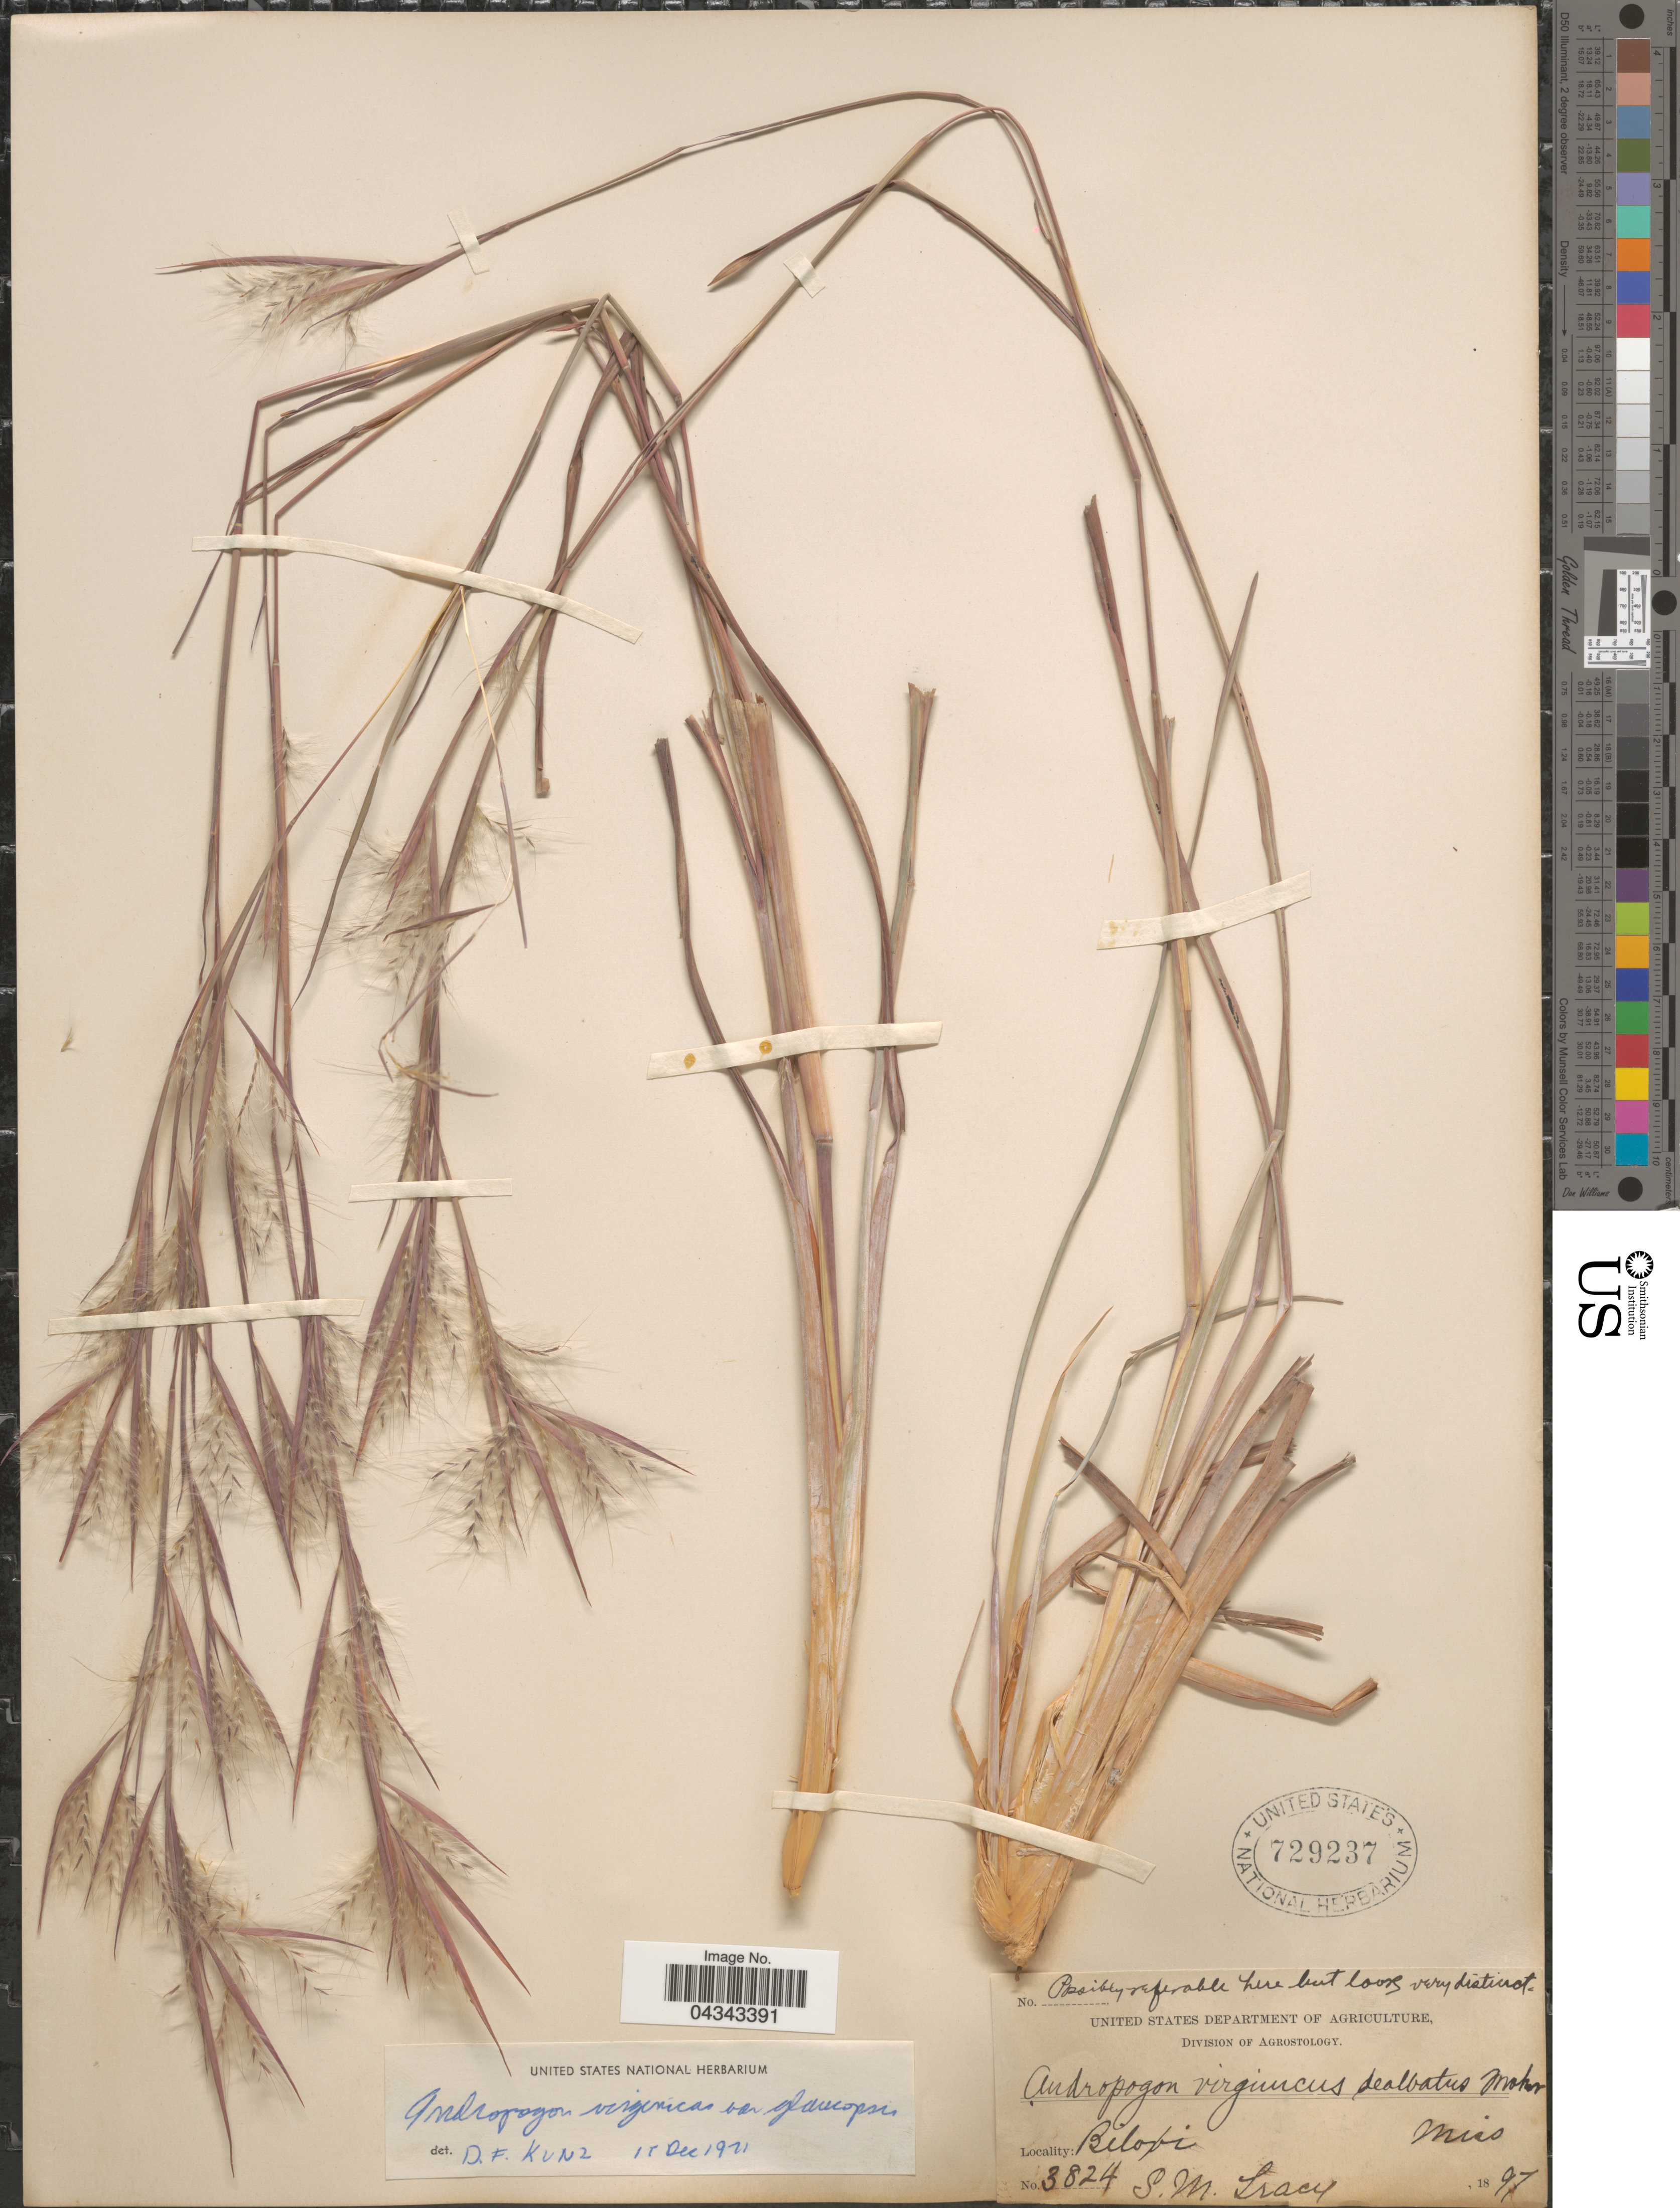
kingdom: Plantae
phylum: Tracheophyta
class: Liliopsida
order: Poales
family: Poaceae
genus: Andropogon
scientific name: Andropogon glomeratus var. glaucopsis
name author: C. Mohr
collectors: S. M. Tracy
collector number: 3824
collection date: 1897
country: United States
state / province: Mississippi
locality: Biloxi.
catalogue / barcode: US 729237